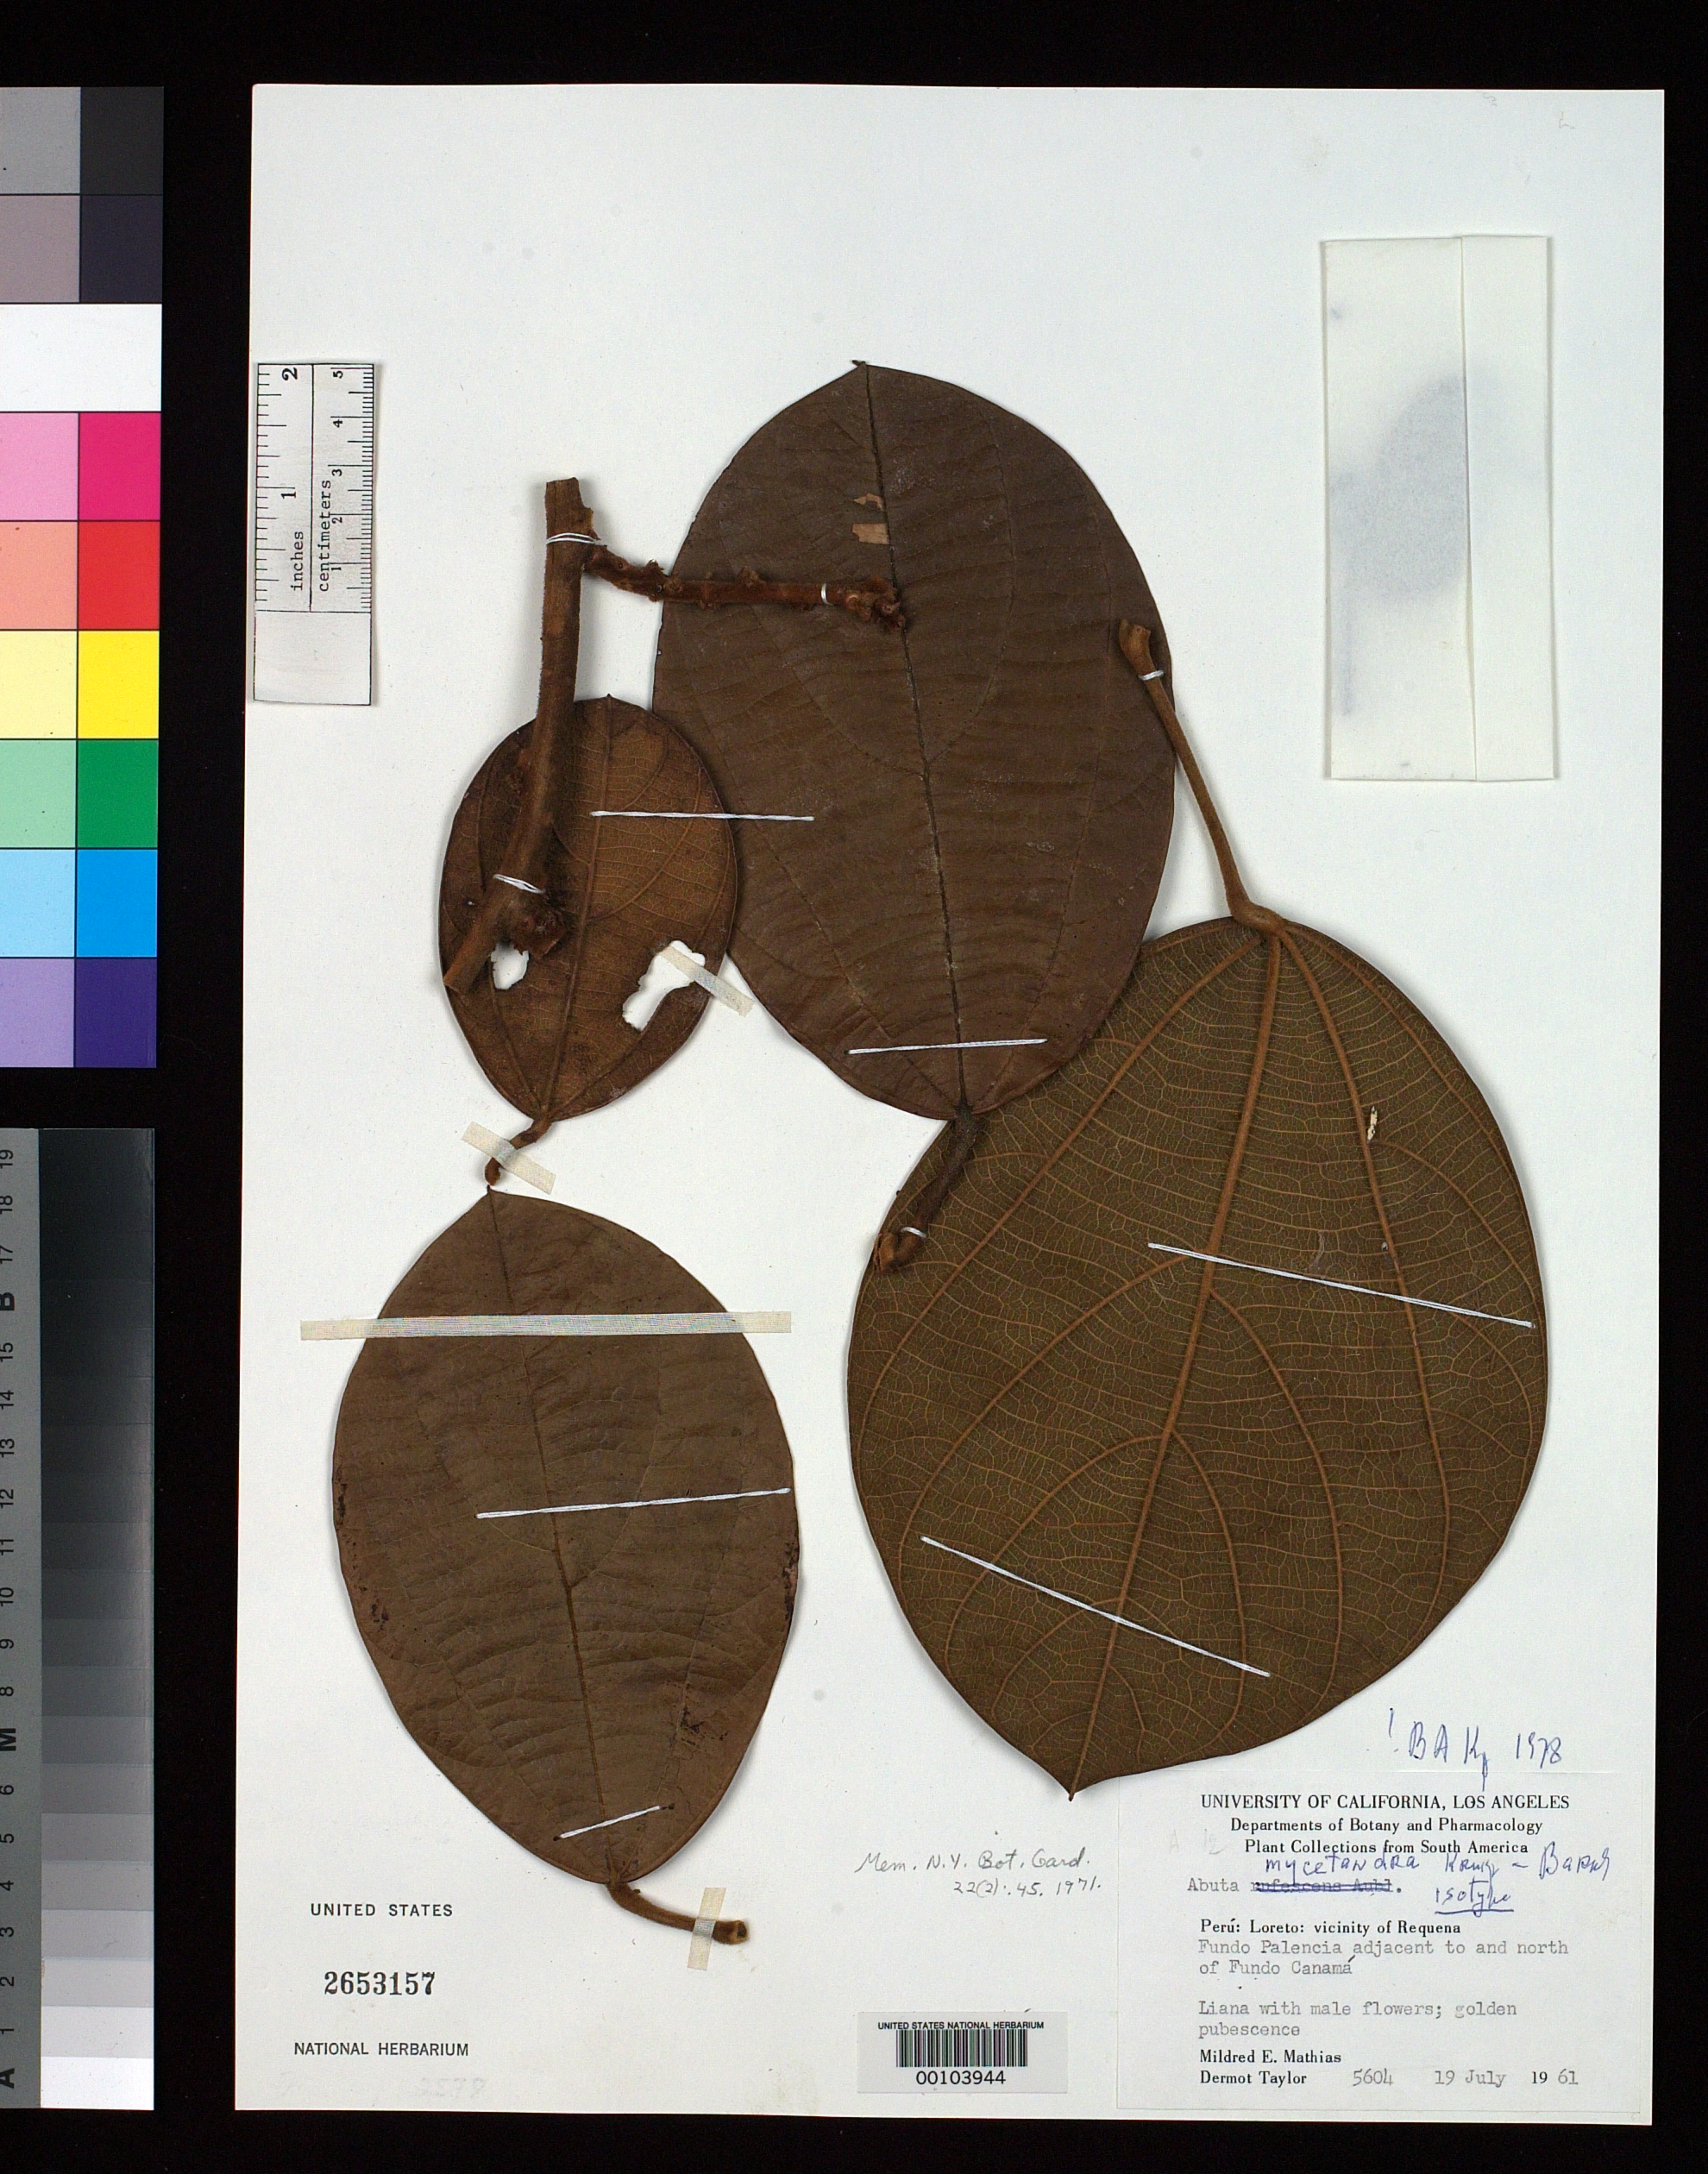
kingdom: Plantae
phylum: Tracheophyta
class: Magnoliopsida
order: Ranunculales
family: Menispermaceae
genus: Abuta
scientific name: Abuta mycetandra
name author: Krukoff & Barneby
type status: Isotype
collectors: M. E. Mathias & D. Taylor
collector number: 5604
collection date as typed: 19 Jul 1961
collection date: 1961-07-19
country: Peru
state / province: Loreto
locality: Vicinity of Requena.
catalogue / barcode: US 2653157